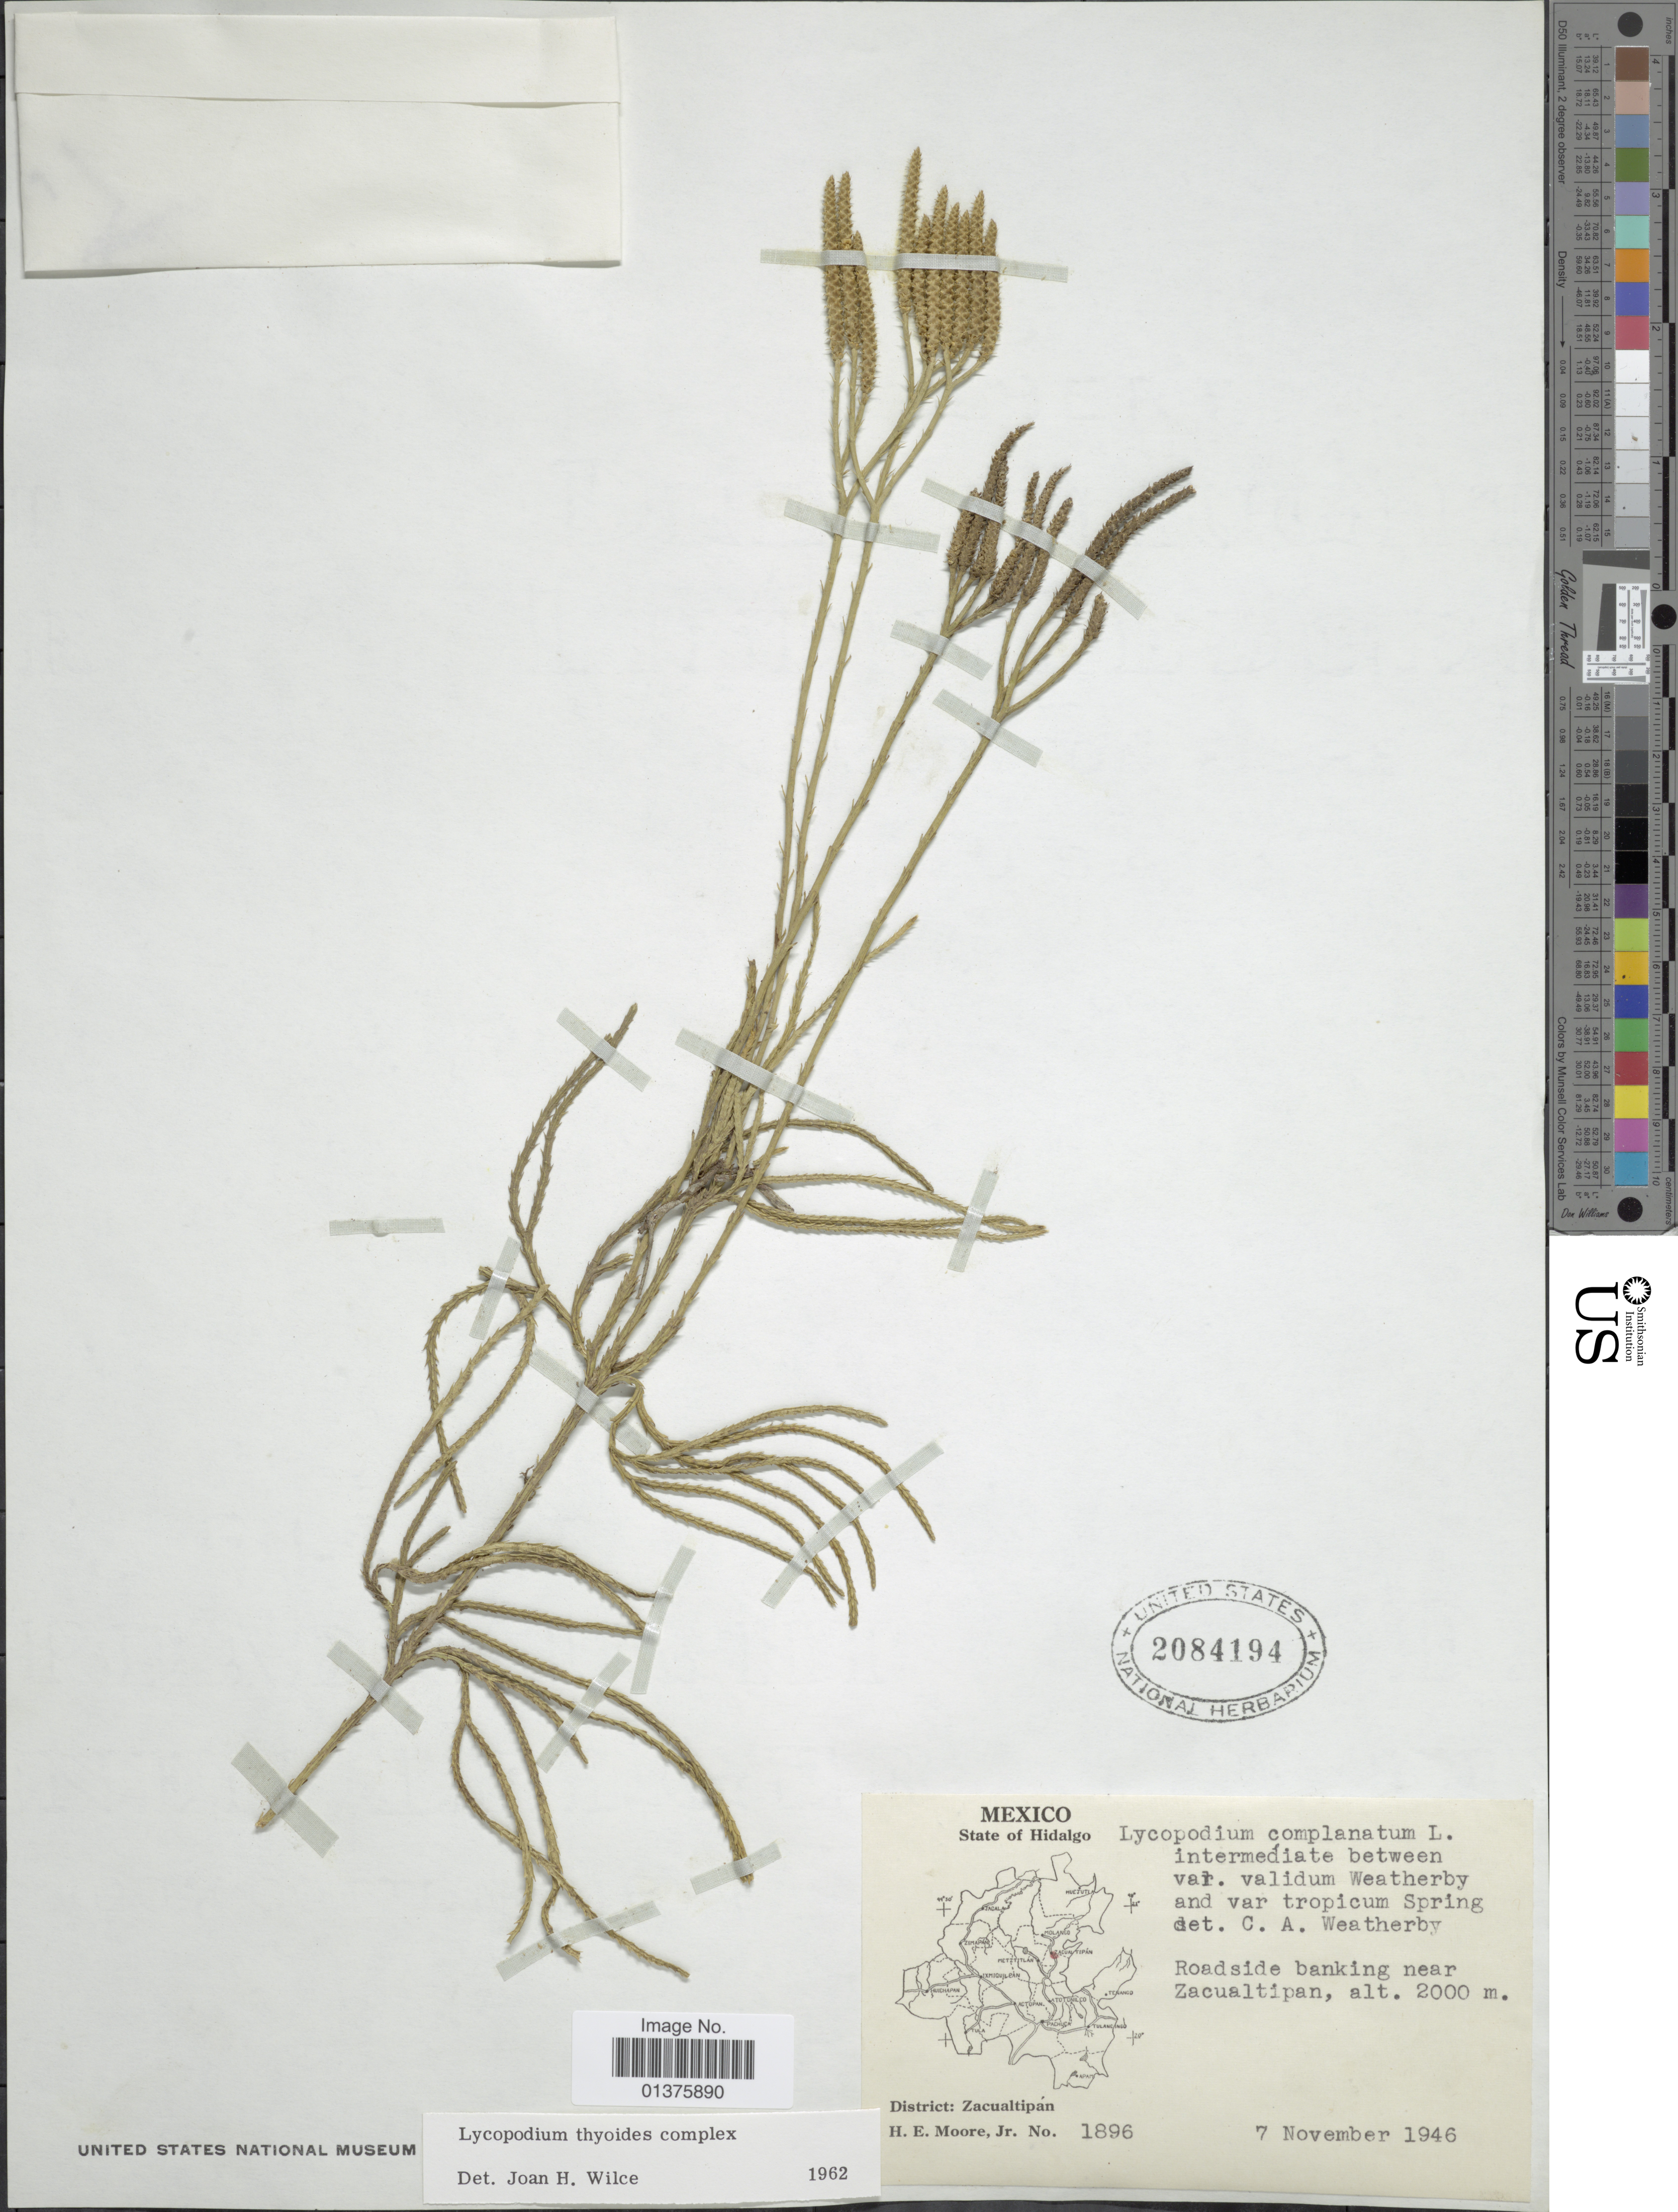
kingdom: Plantae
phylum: Tracheophyta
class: Lycopodiopsida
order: Lycopodiales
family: Lycopodiaceae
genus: Diphasiastrum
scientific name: Diphasiastrum thyoides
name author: (Humb. & Bonpl. ex Willd.) Holub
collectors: H. E. Moore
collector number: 1896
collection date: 1946-11-07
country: Mexico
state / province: Hidalgo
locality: Roadside banking near Zacualtipan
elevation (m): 2000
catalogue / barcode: US 2084194